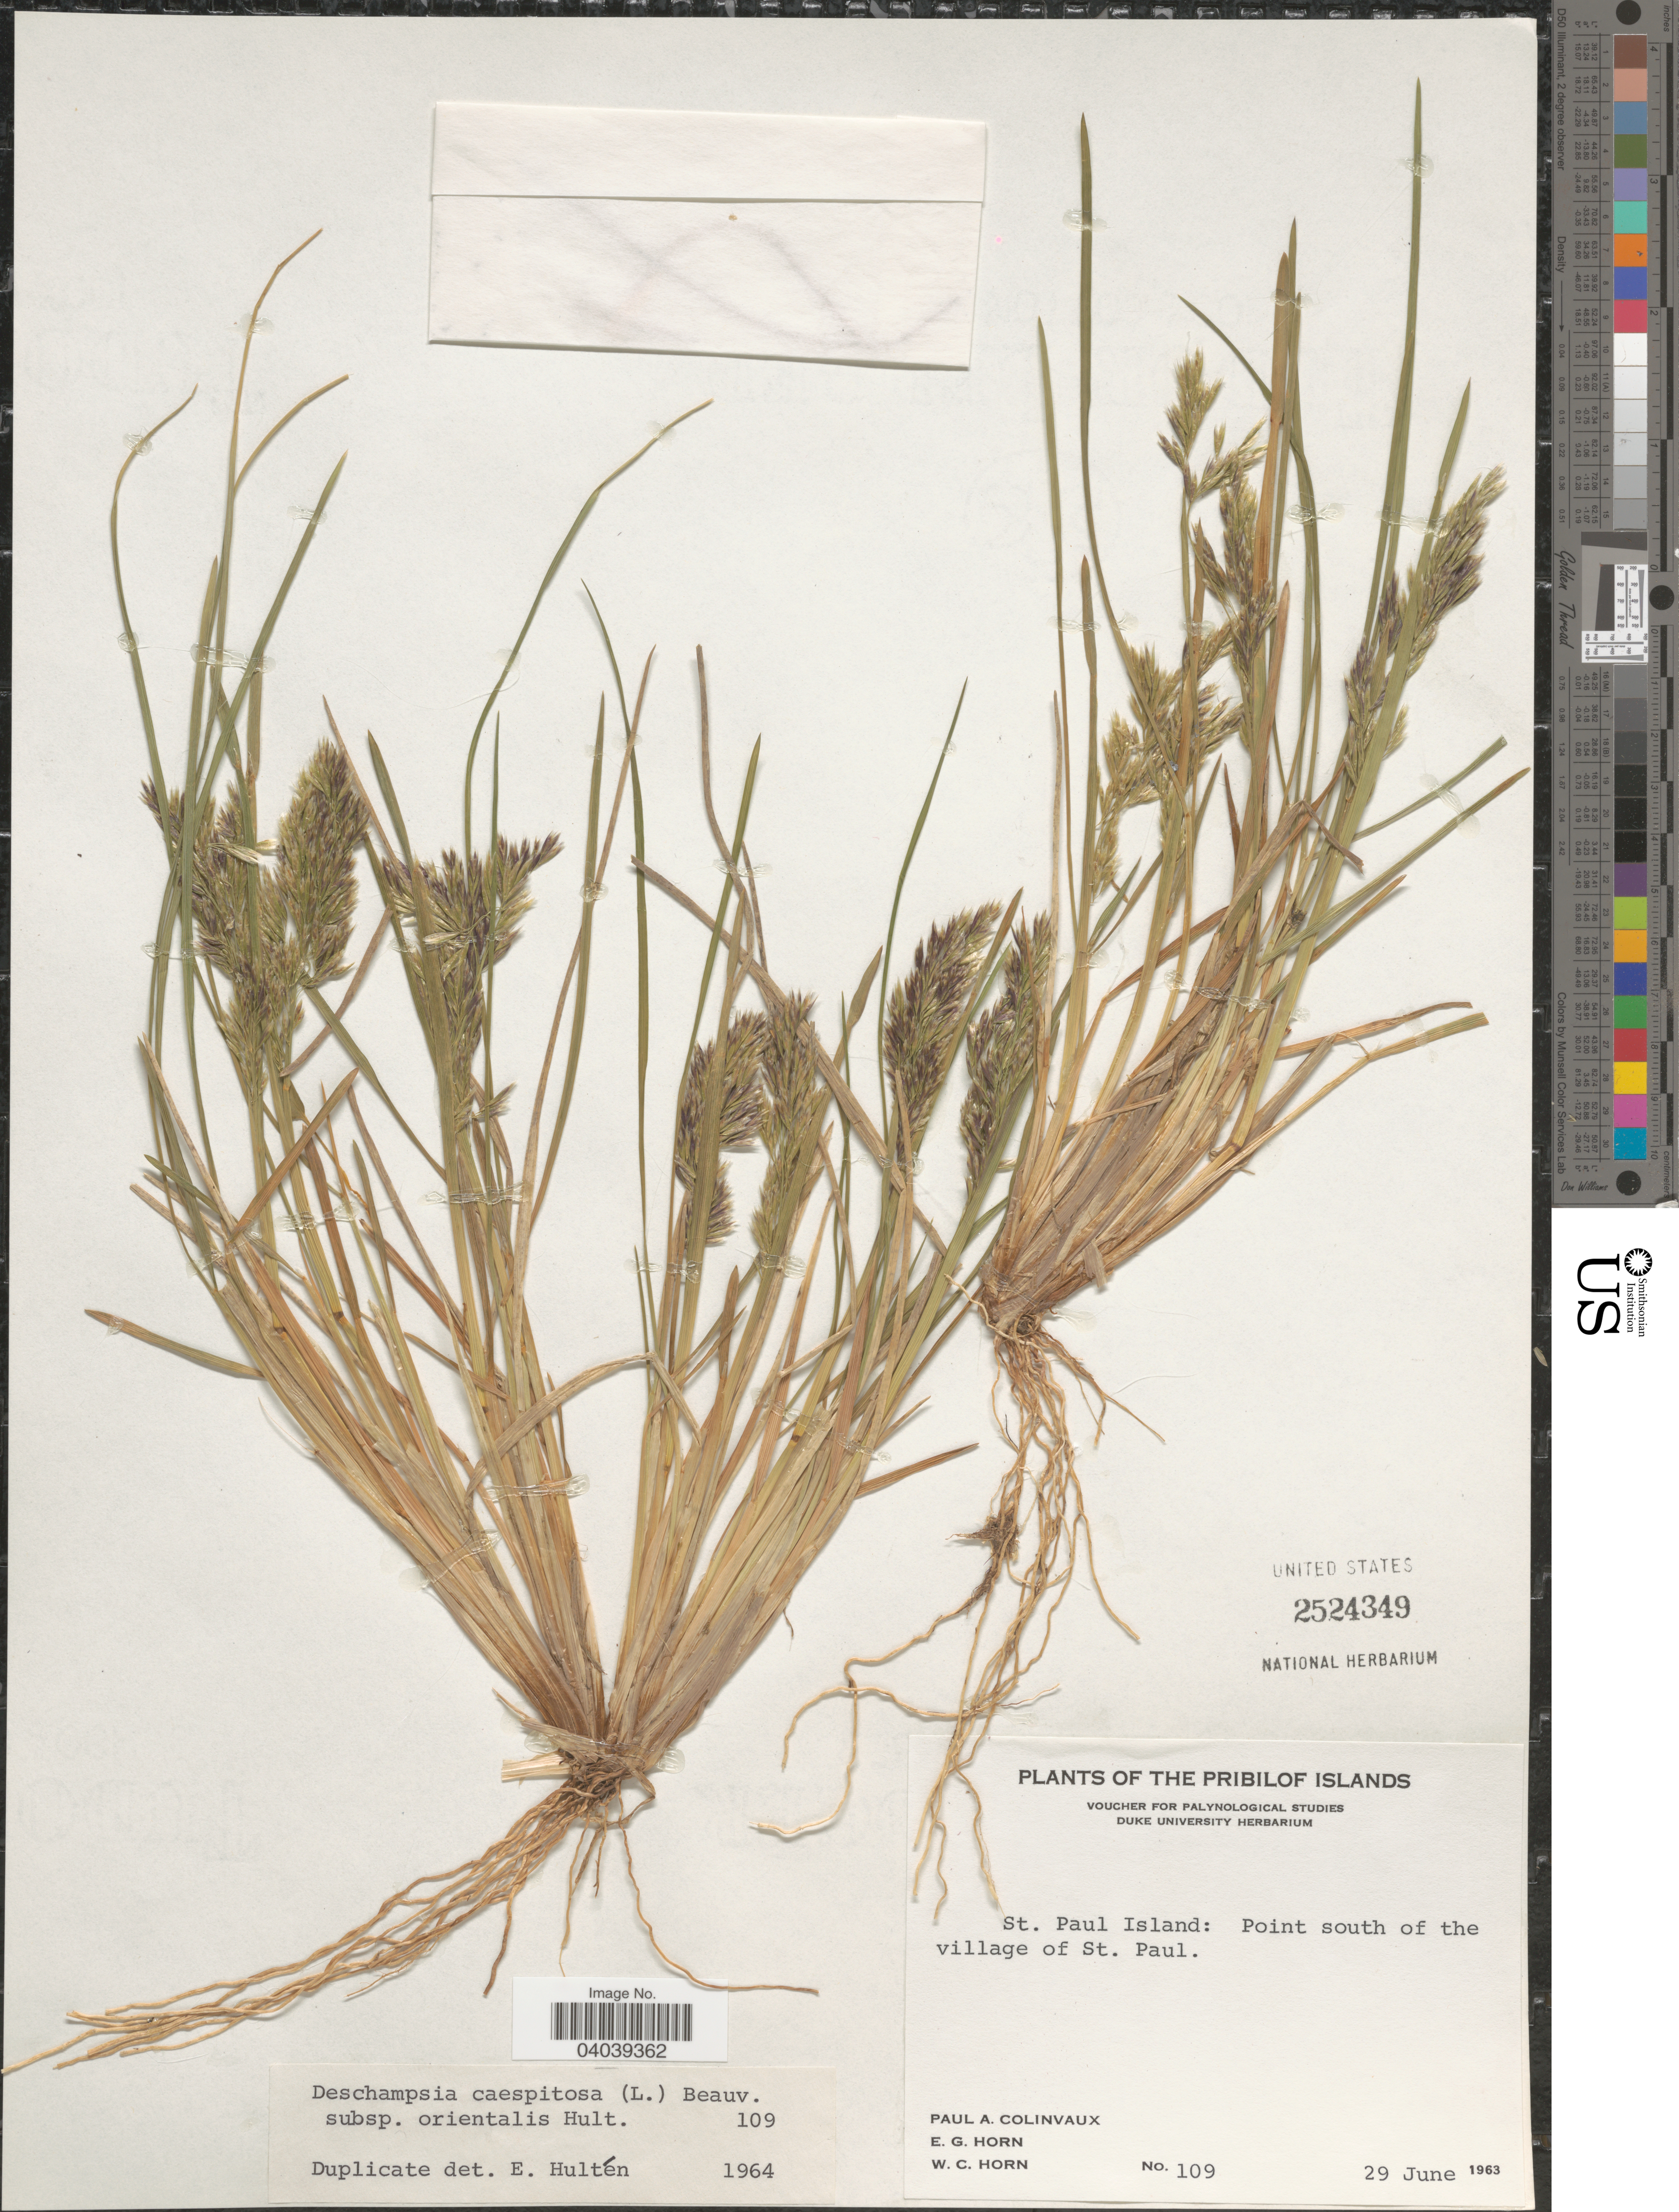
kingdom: Plantae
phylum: Tracheophyta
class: Liliopsida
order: Poales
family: Poaceae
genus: Deschampsia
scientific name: Deschampsia cespitosa subsp. orientalis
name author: Hultén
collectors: P. Colinvaux, E. Horn & W. Horn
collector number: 109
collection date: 1963-06-29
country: United States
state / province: Alaska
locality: Pribilof Islands. St. Paul Island: Point south of the village of St. Paul.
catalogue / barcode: US 2524349